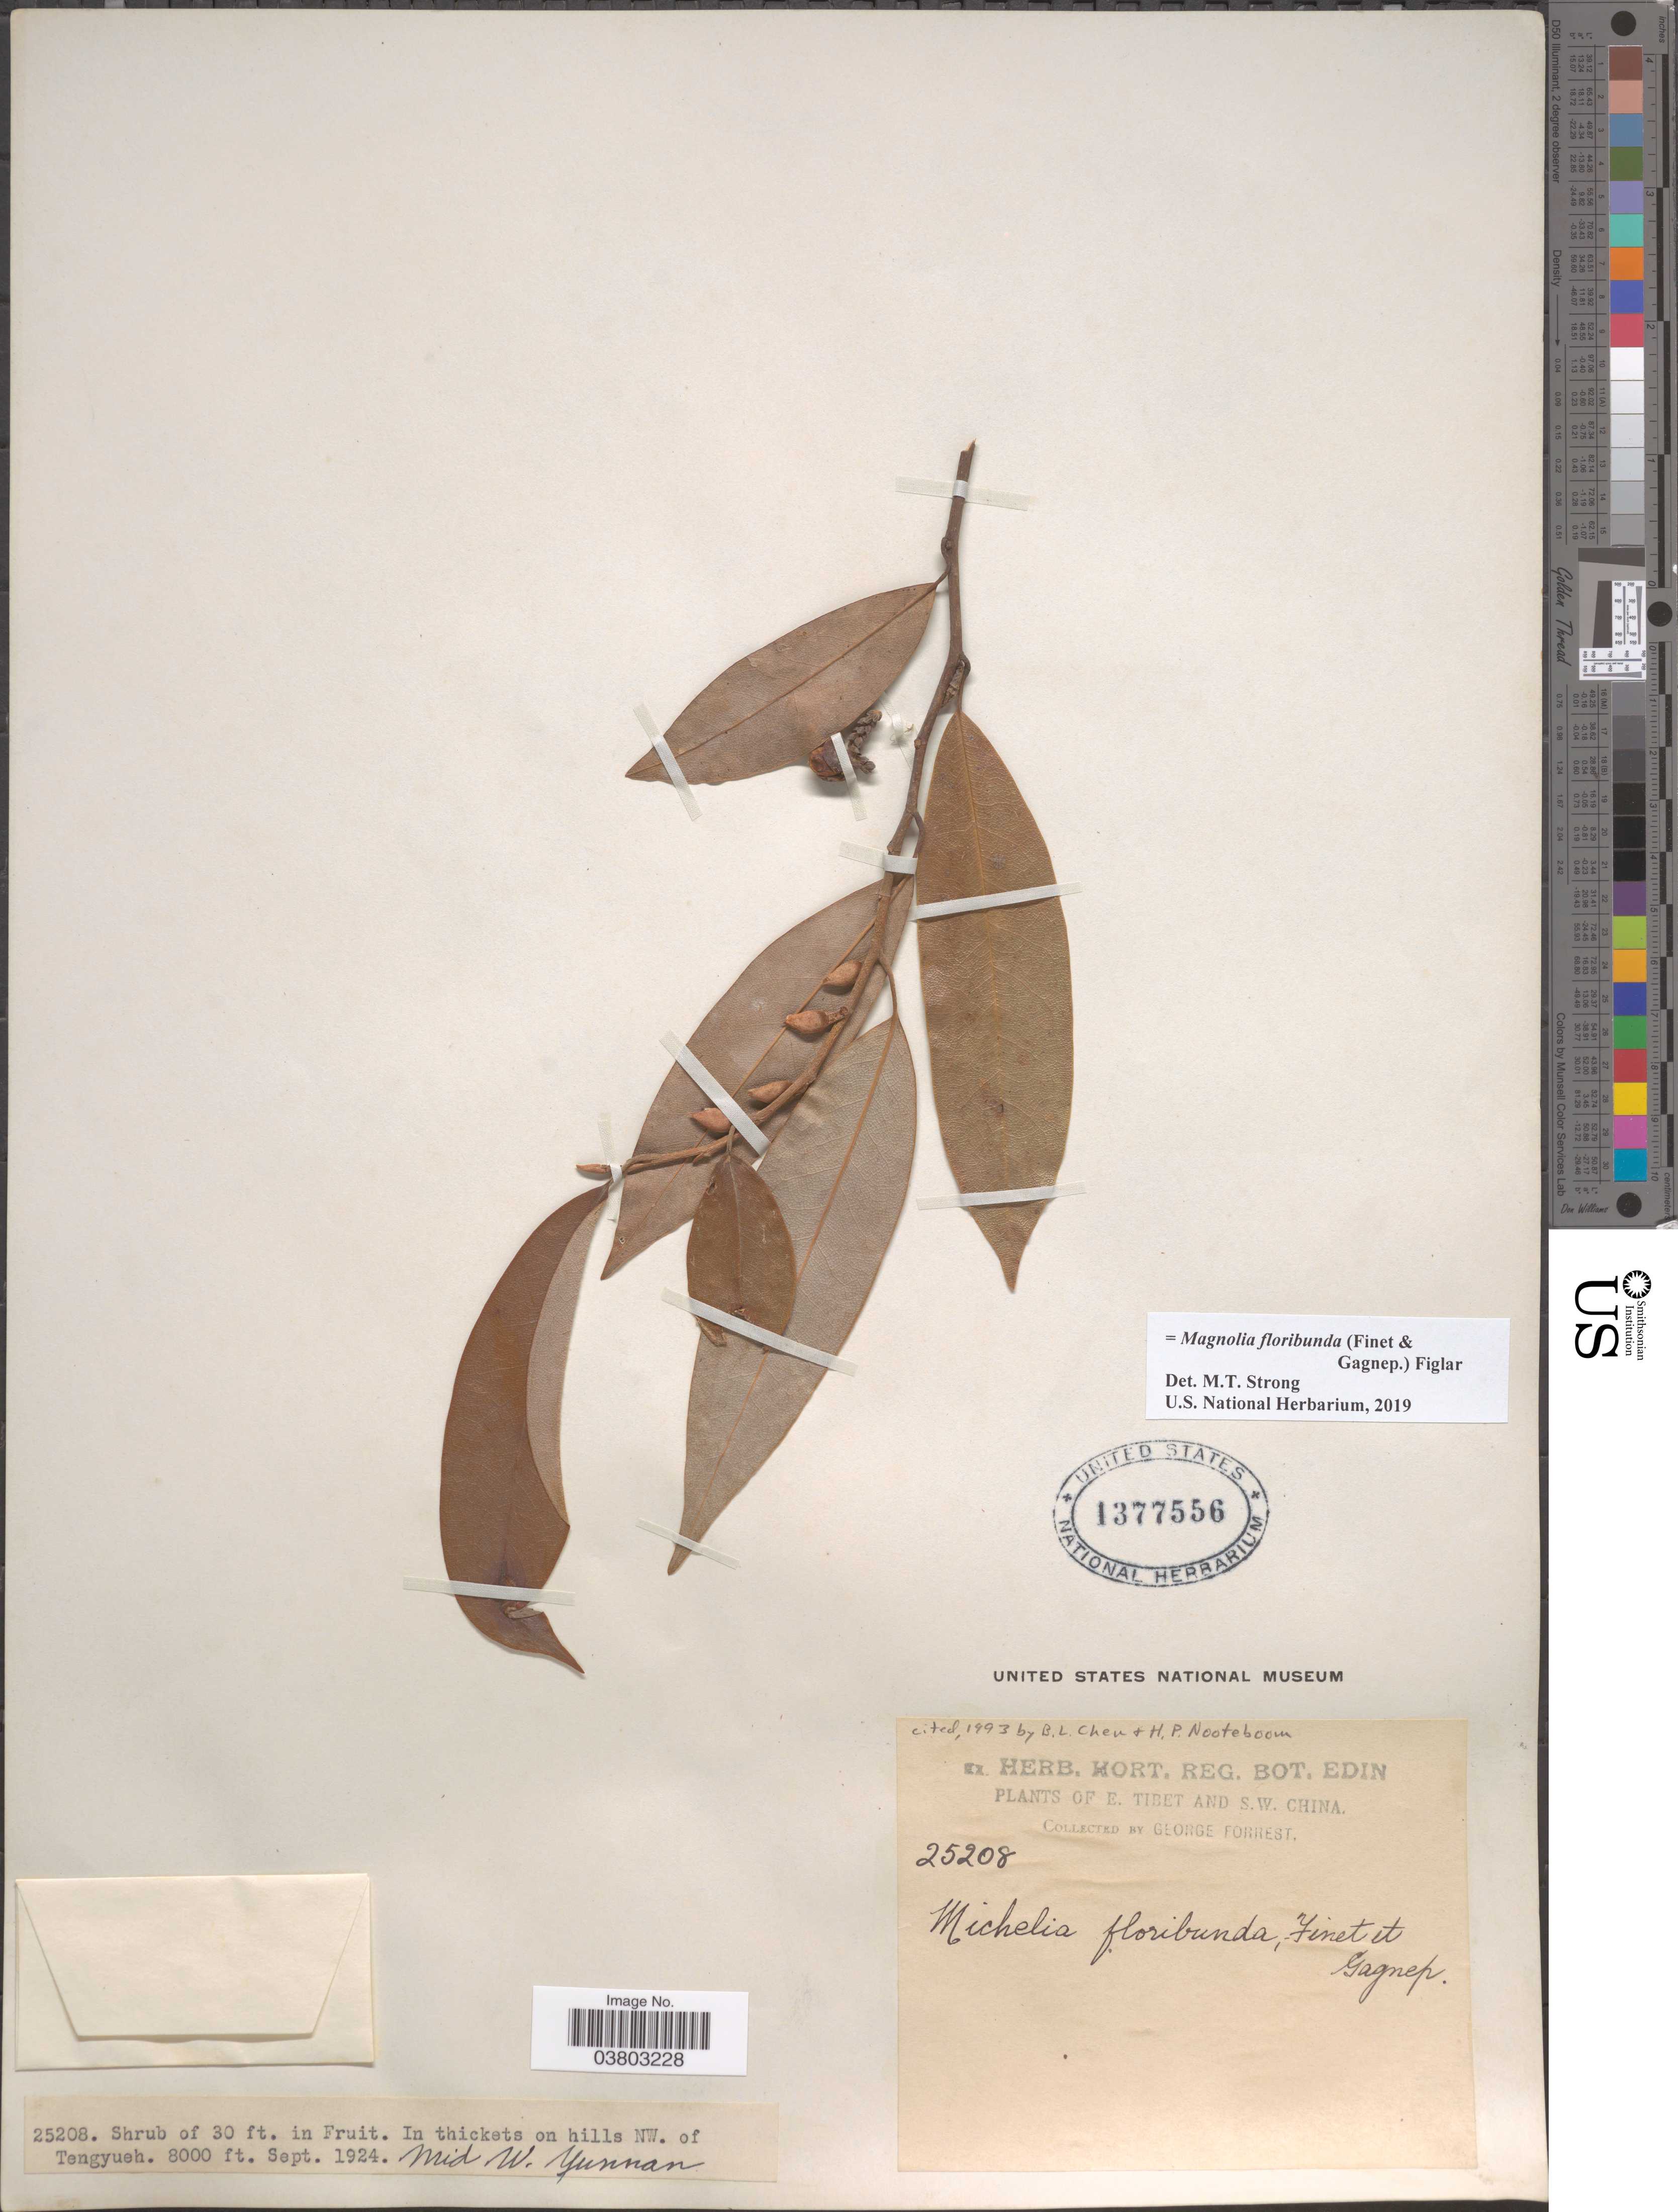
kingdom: Plantae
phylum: Tracheophyta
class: Magnoliopsida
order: Magnoliales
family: Magnoliaceae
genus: Magnolia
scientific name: Magnolia floribunda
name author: (Finet & Gagnep.) Figlar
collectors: G. Forrest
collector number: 25208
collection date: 1924-09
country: China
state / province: Xizang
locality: E. Tibet and S.W. China. In thickets on hills NW. of Tengyueh.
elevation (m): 2438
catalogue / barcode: US 1377556